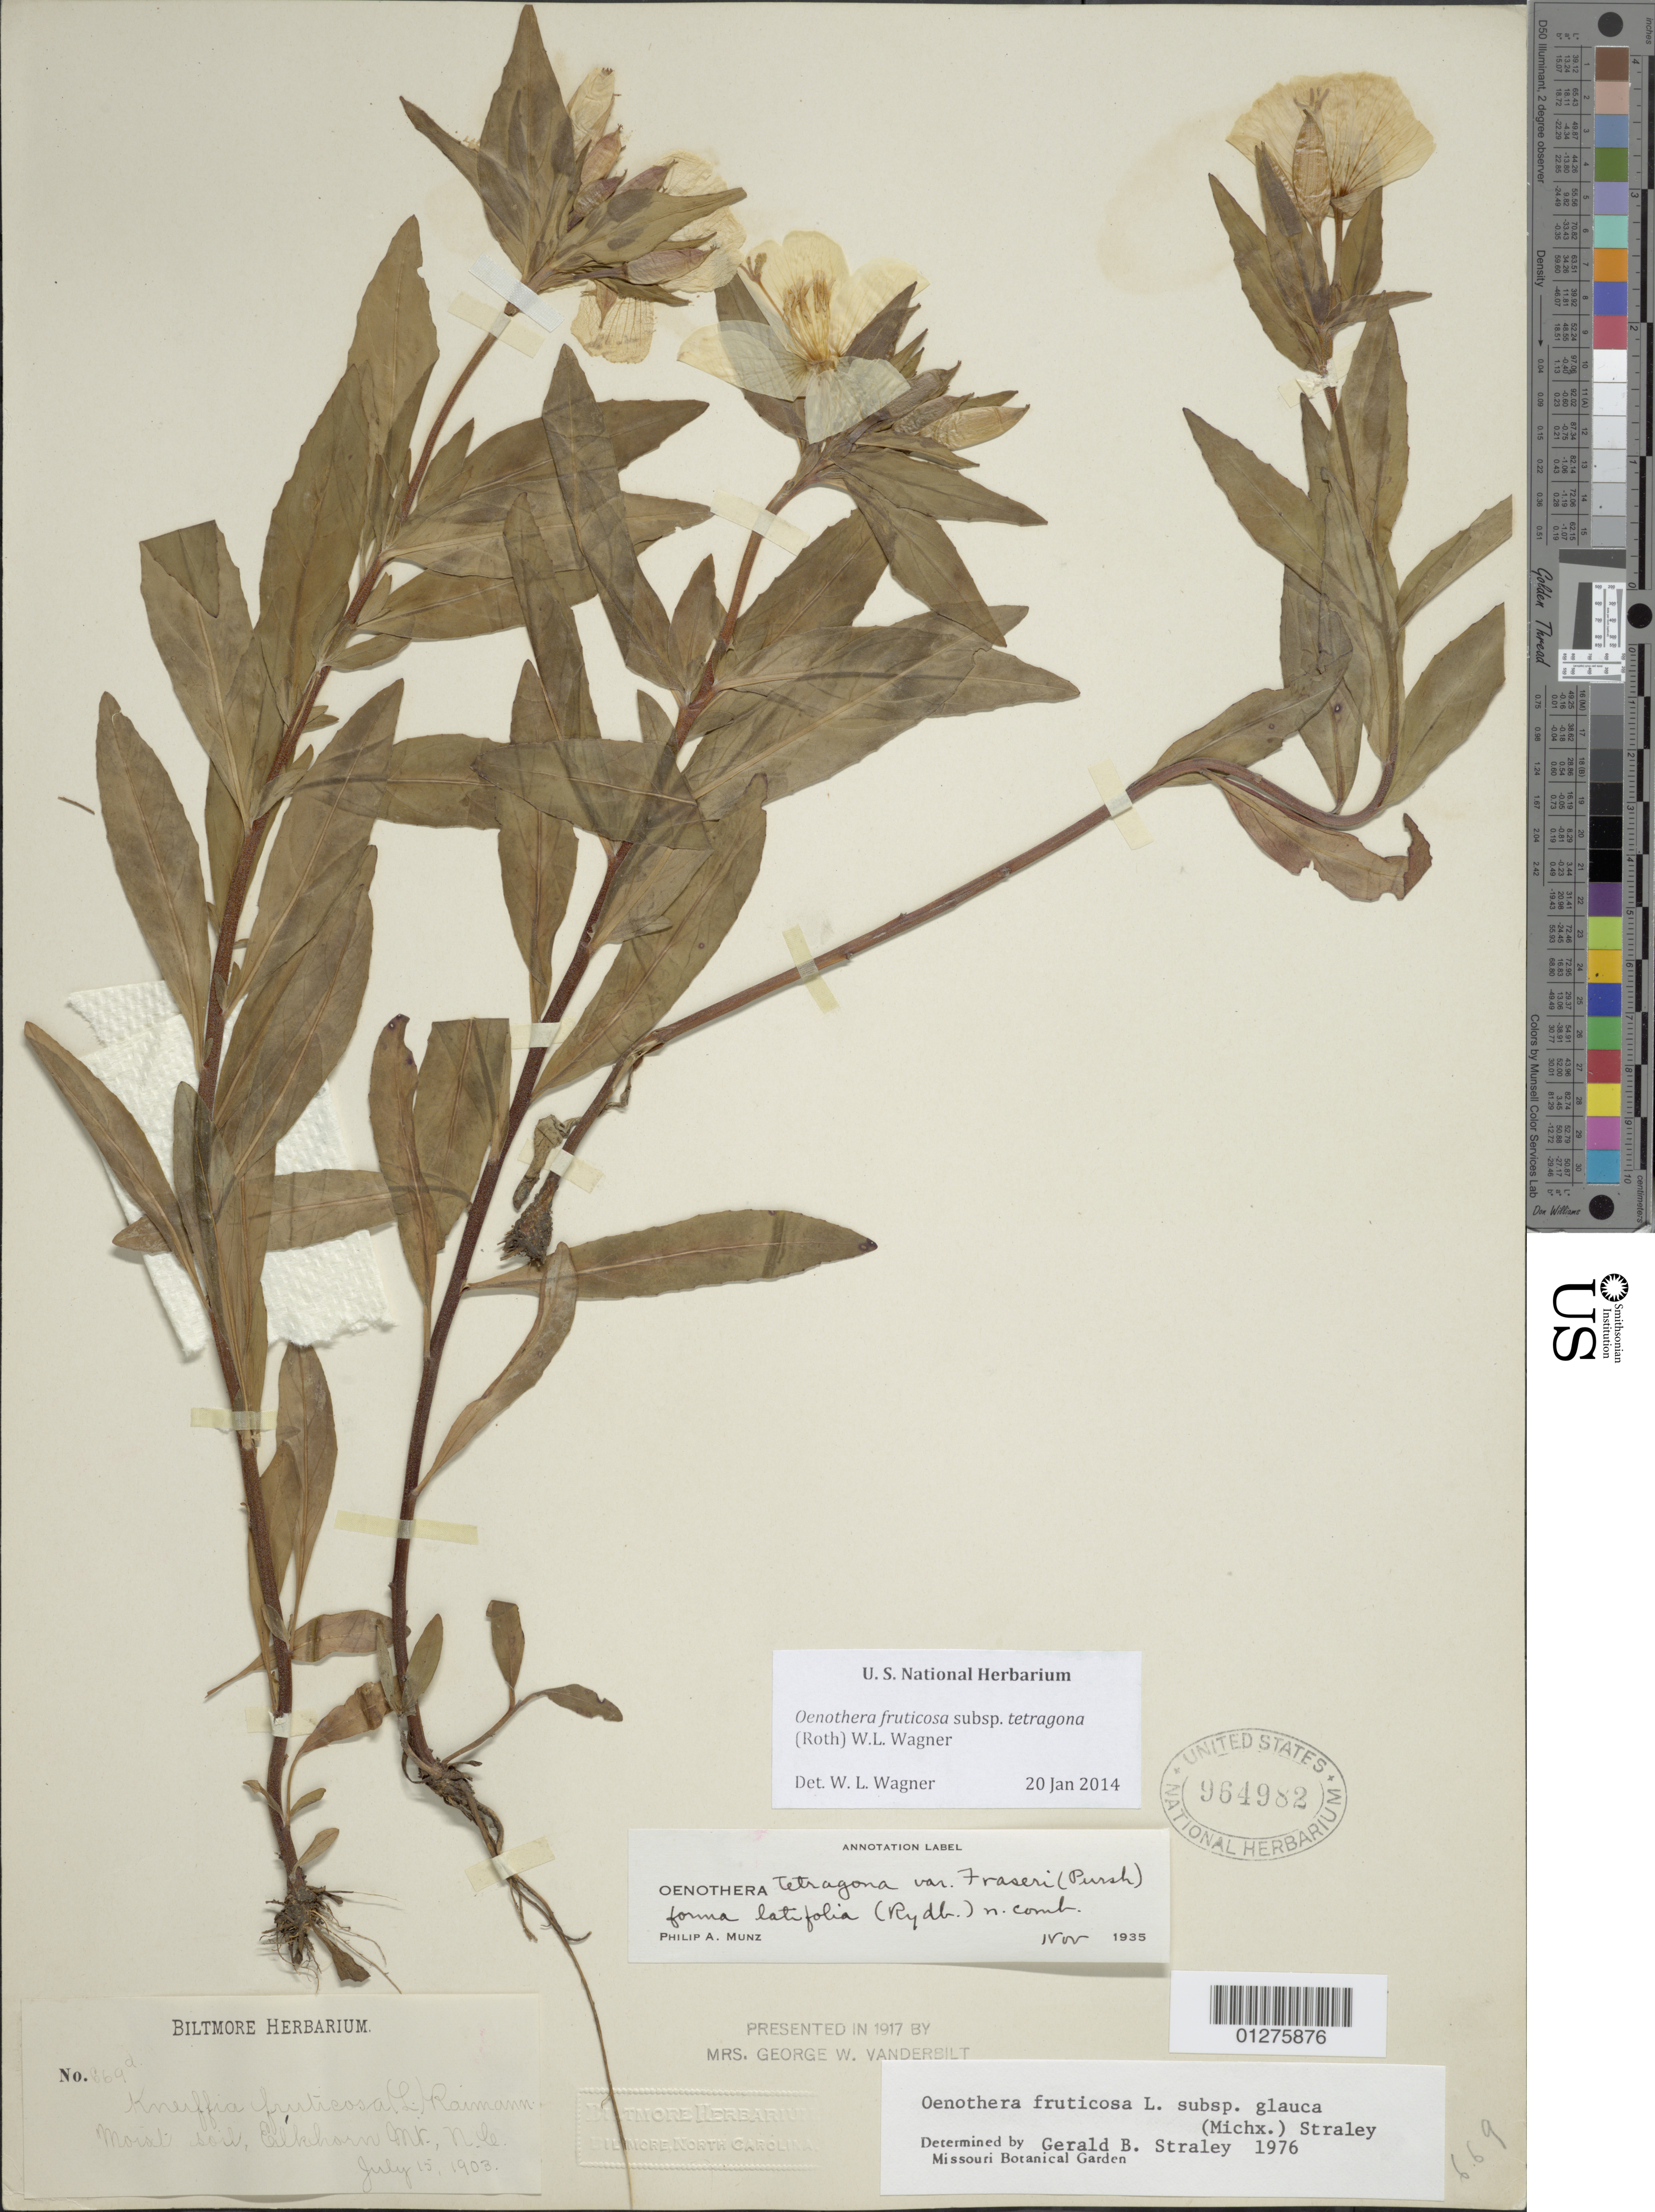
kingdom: Plantae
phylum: Tracheophyta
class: Magnoliopsida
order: Myrtales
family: Onagraceae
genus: Oenothera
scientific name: Oenothera fruticosa subsp. tetragona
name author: (Roth) W.L. Wagner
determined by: Wagner, W. L., (BOT), Smithsonian Institution - National Museum of Natural History (UNITED STATES)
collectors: ex herb. Biltmore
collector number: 669a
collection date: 1904-06-15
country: United States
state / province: North Carolina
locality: Elkhorn Mt.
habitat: Moist soil.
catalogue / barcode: US 964982